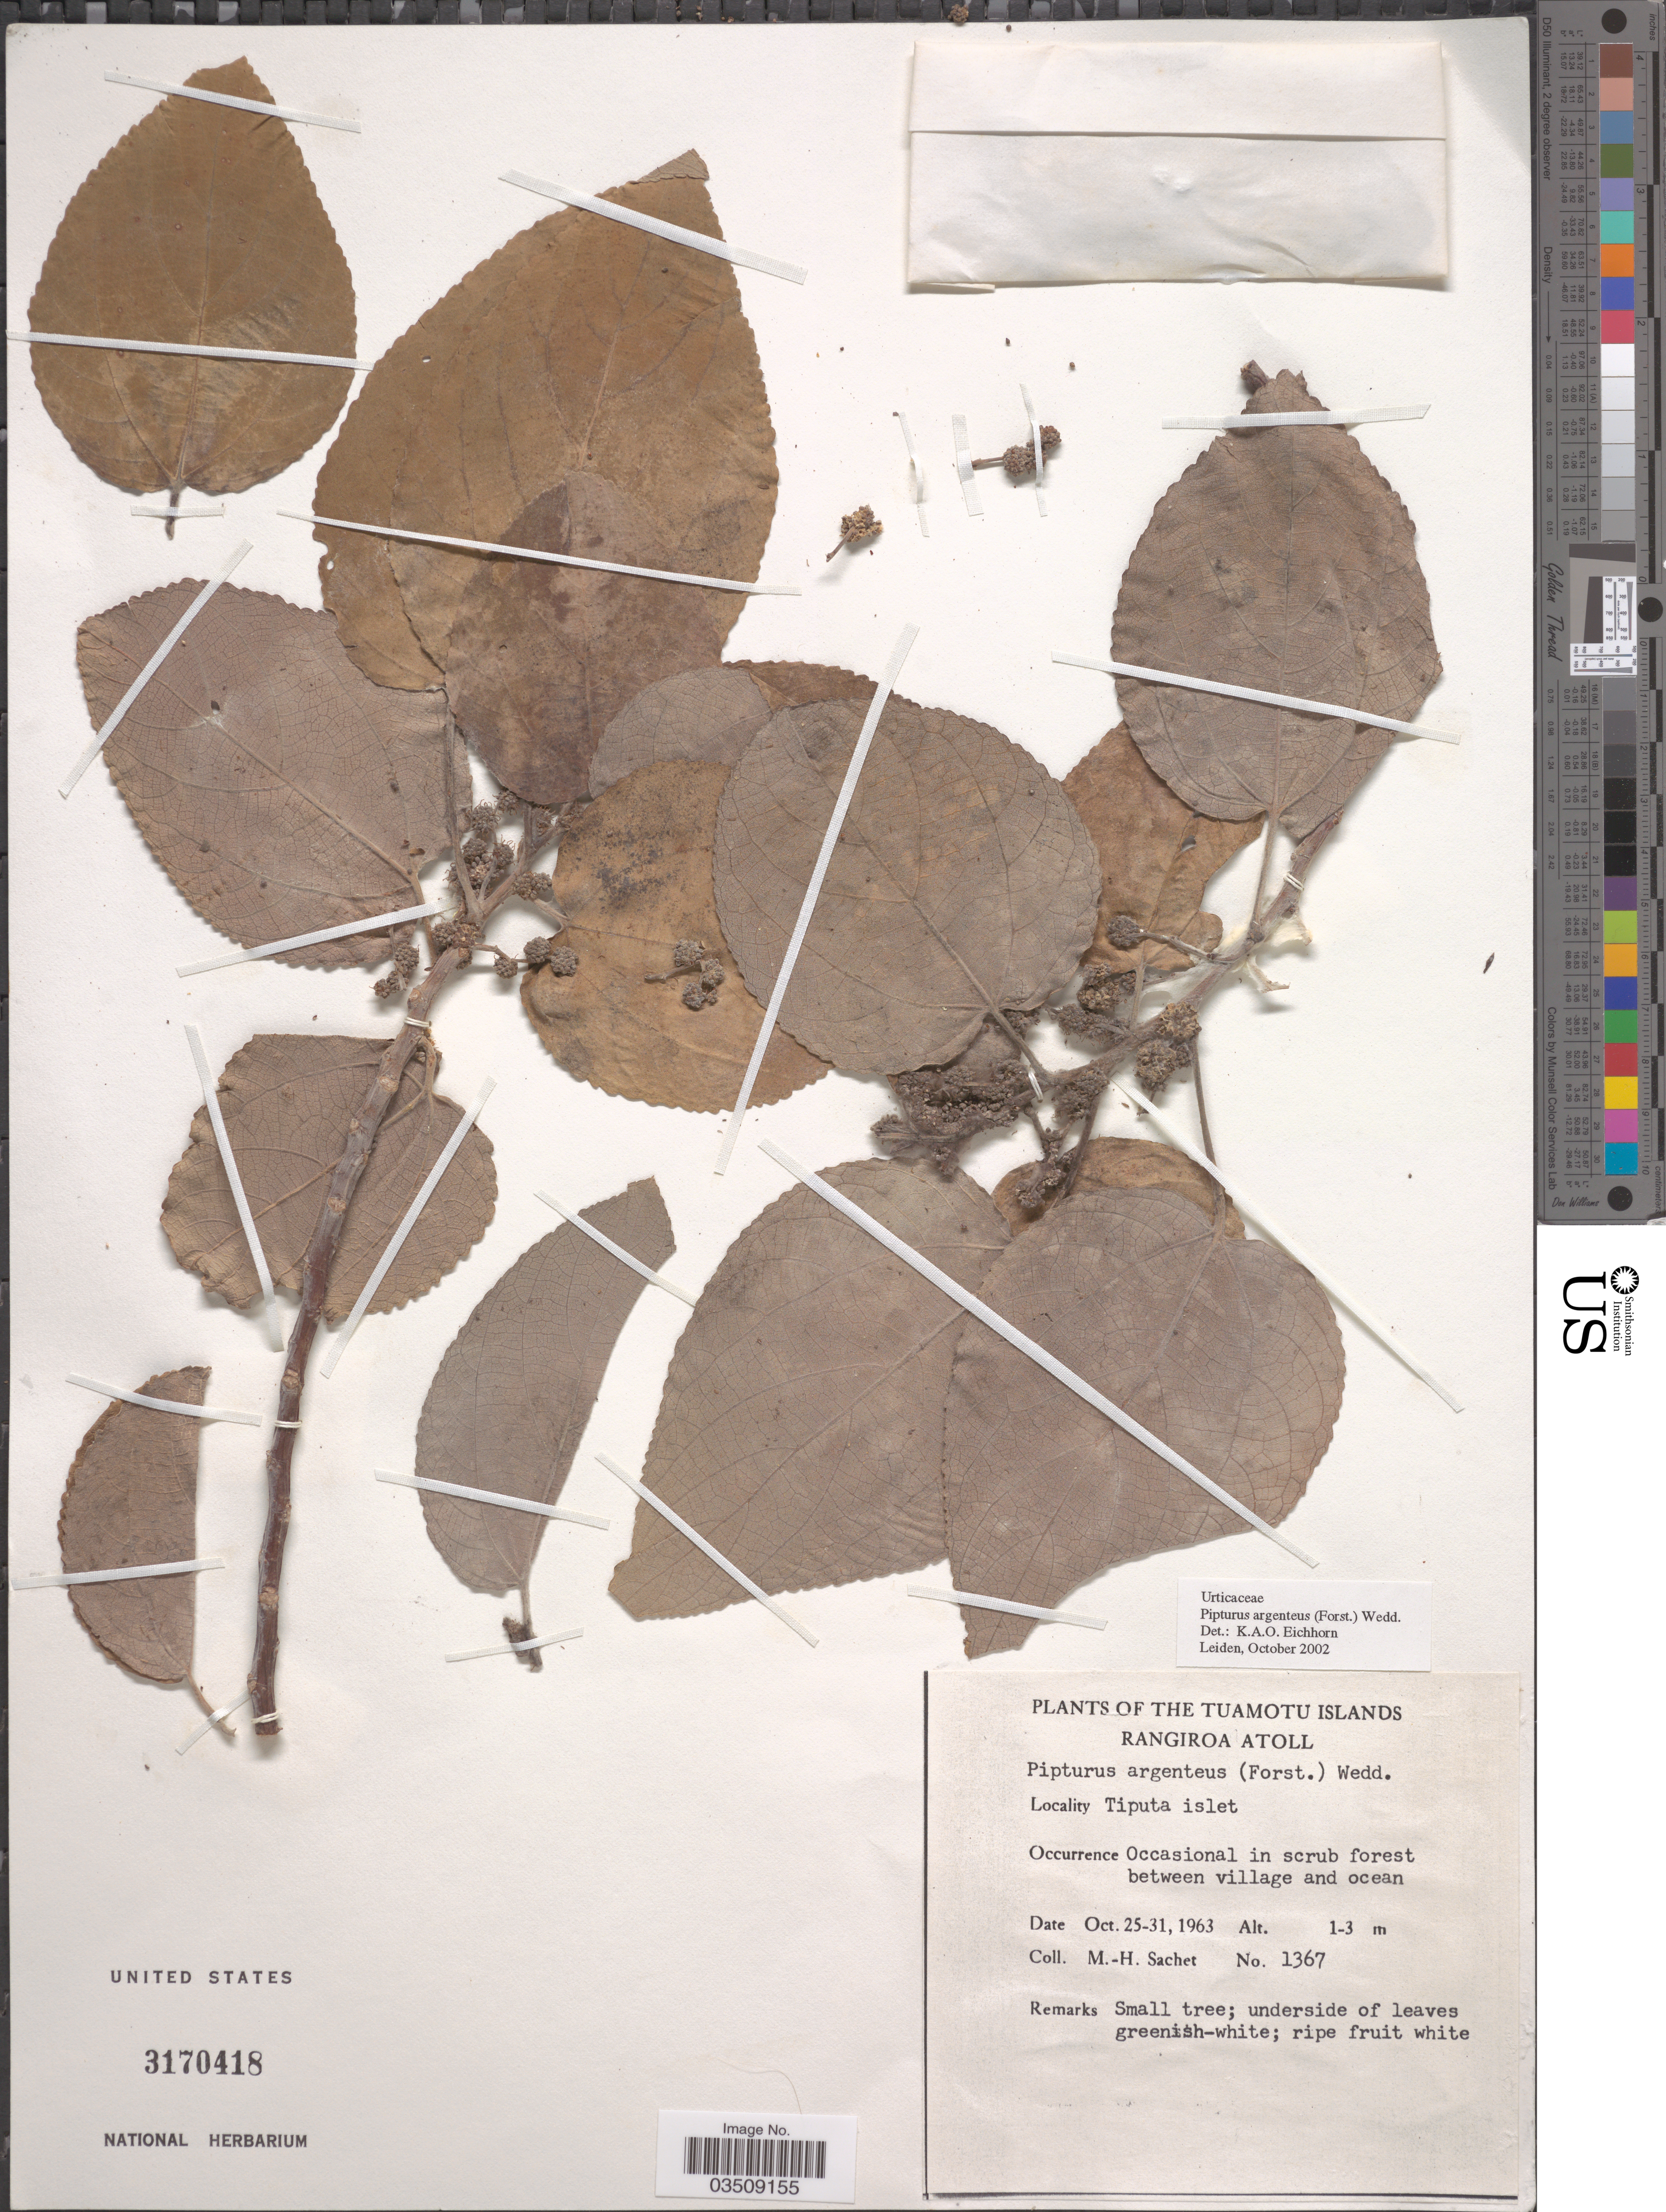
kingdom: Plantae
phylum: Tracheophyta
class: Magnoliopsida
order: Rosales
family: Urticaceae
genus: Pipturus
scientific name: Pipturus argenteus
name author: (G. Forst.) Wedd.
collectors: M.-H. Sachet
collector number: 1367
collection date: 1963-10-25/1963-10-31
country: French Polynesia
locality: Tuamotu Islands. Rangiroa Atoll. Tiputa islet.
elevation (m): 1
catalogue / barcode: US 3170418